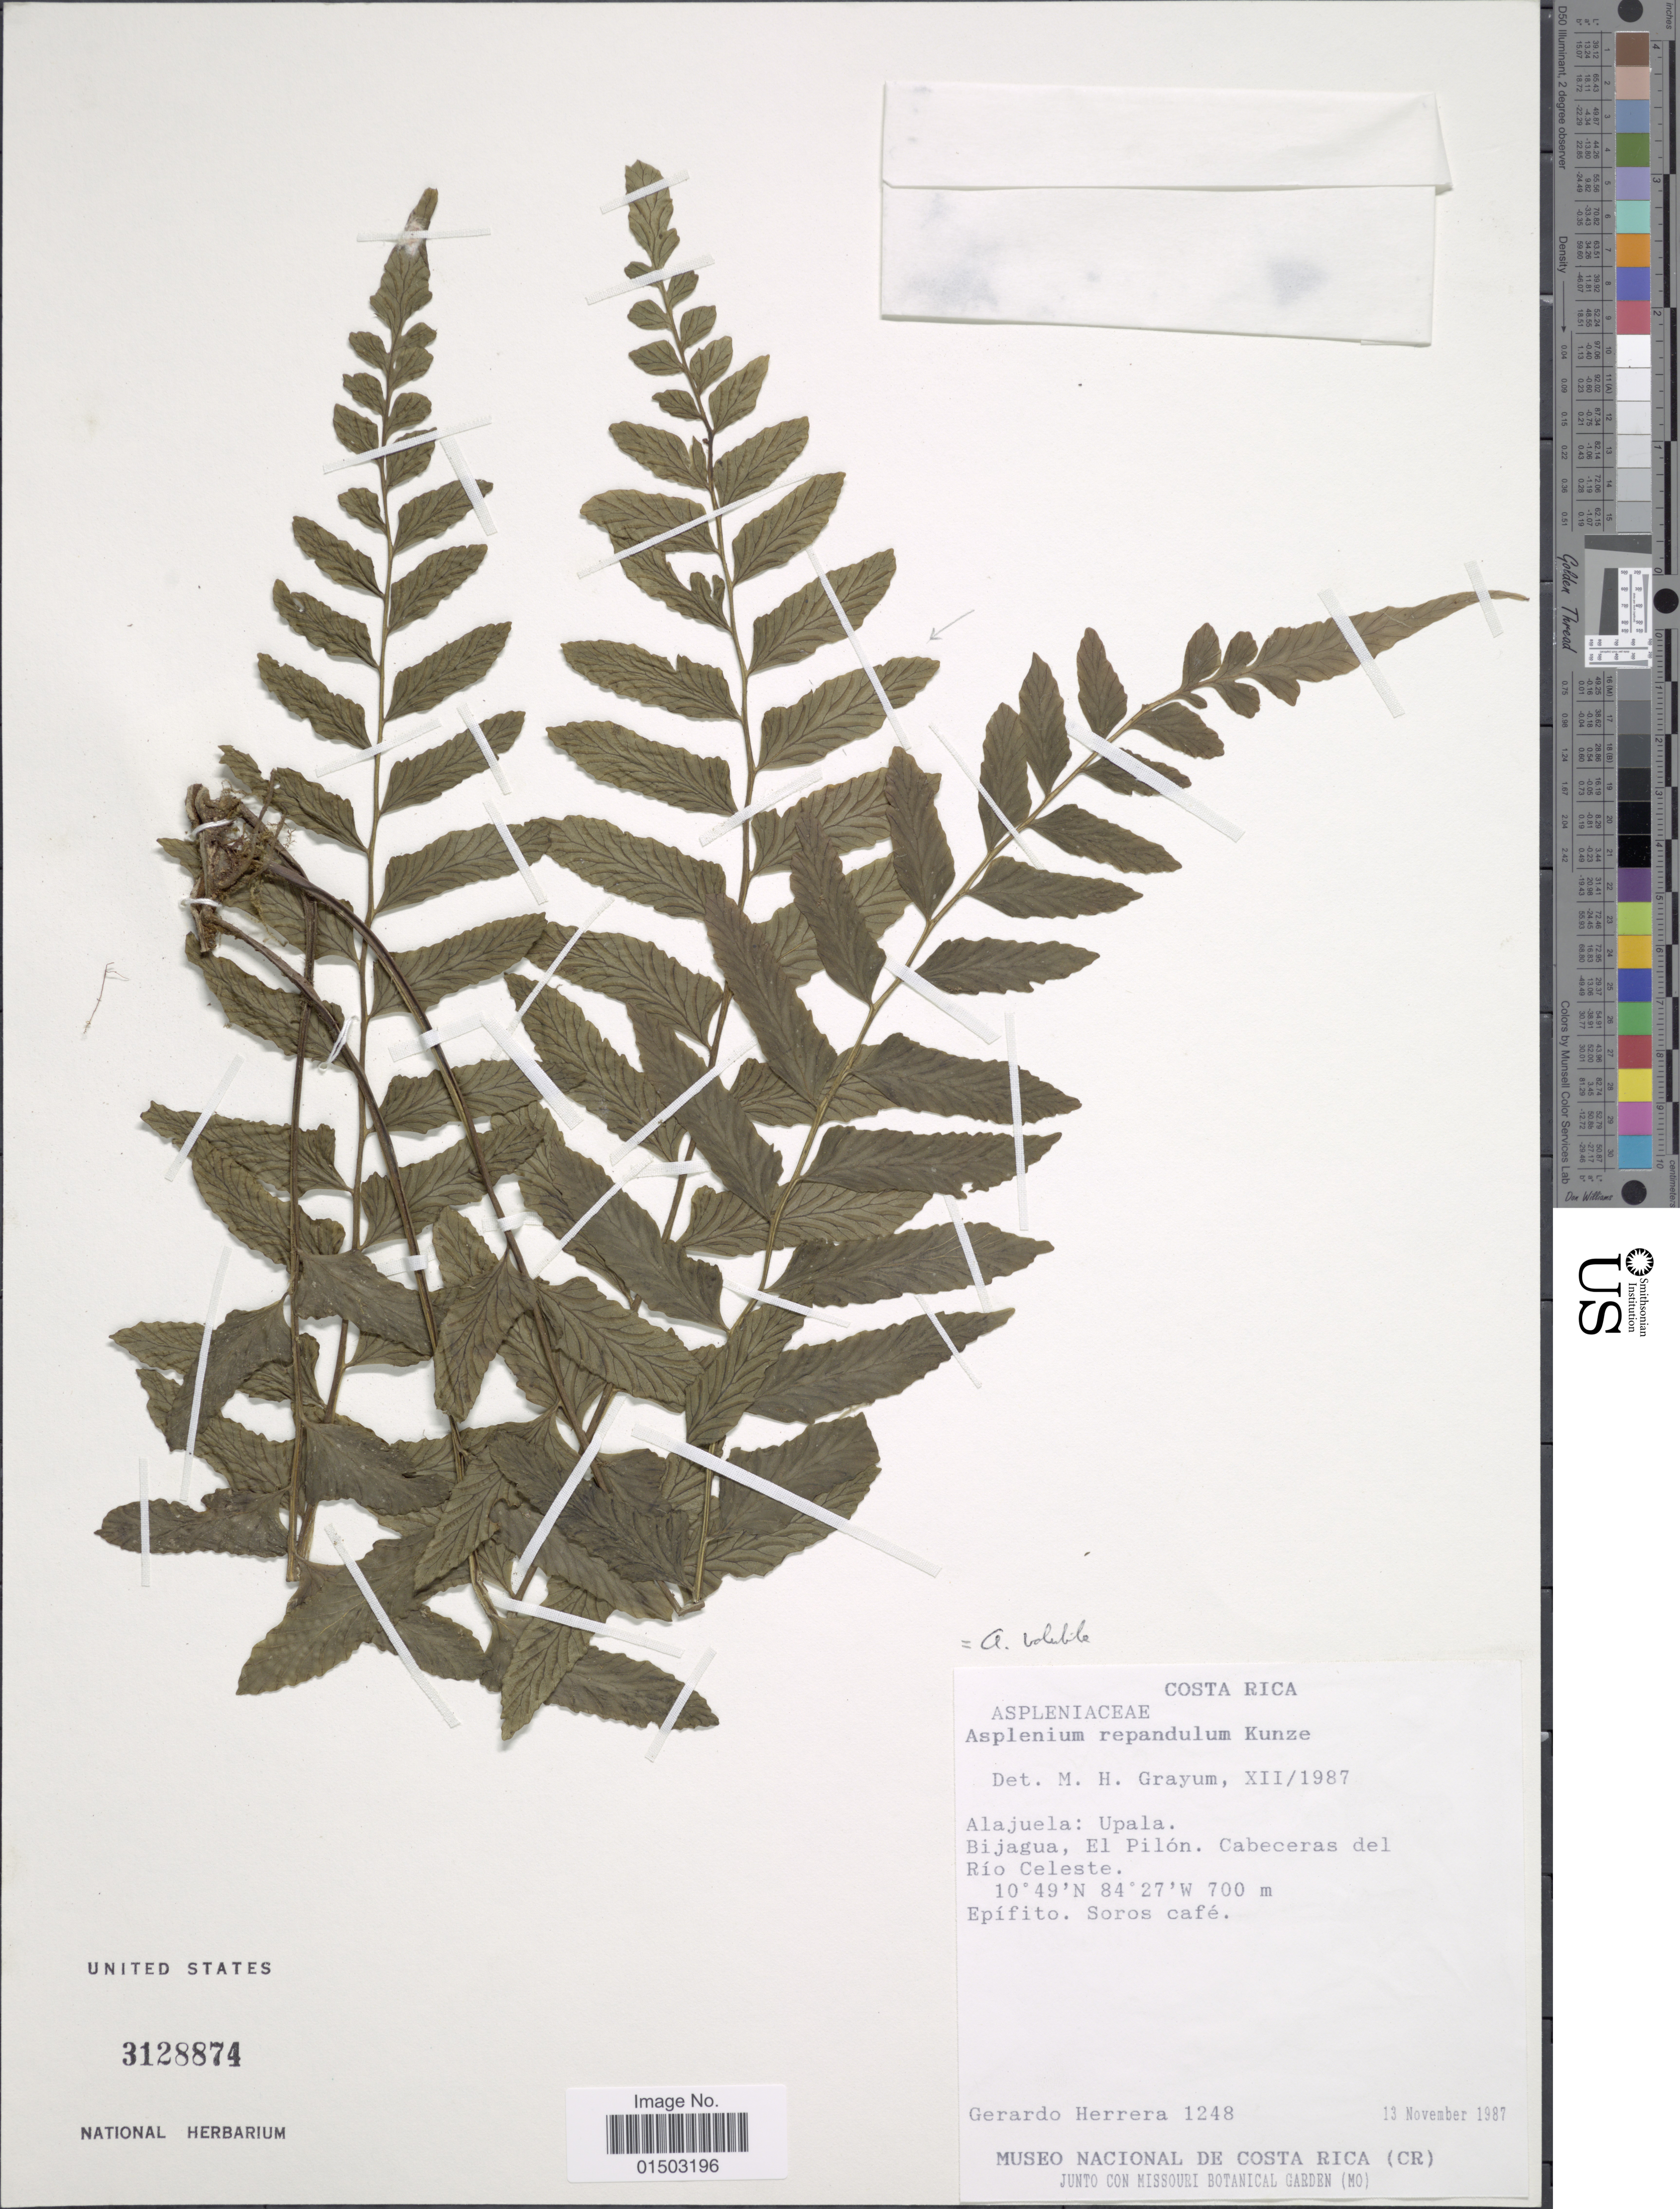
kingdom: Plantae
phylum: Tracheophyta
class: Polypodiopsida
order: Polypodiales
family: Aspleniaceae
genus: Hymenasplenium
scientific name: Hymenasplenium volubile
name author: (N. Murak. & R.C. Moran) L. Regalado & Prada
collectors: G. Herrera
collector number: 1248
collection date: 1987-11-13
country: Costa Rica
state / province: Alajuela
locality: Costa Rica. Alajuela: Upala. Bijagua. El Pilon. Cabeceras del Rio Celeste.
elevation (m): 700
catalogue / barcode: US 3128874